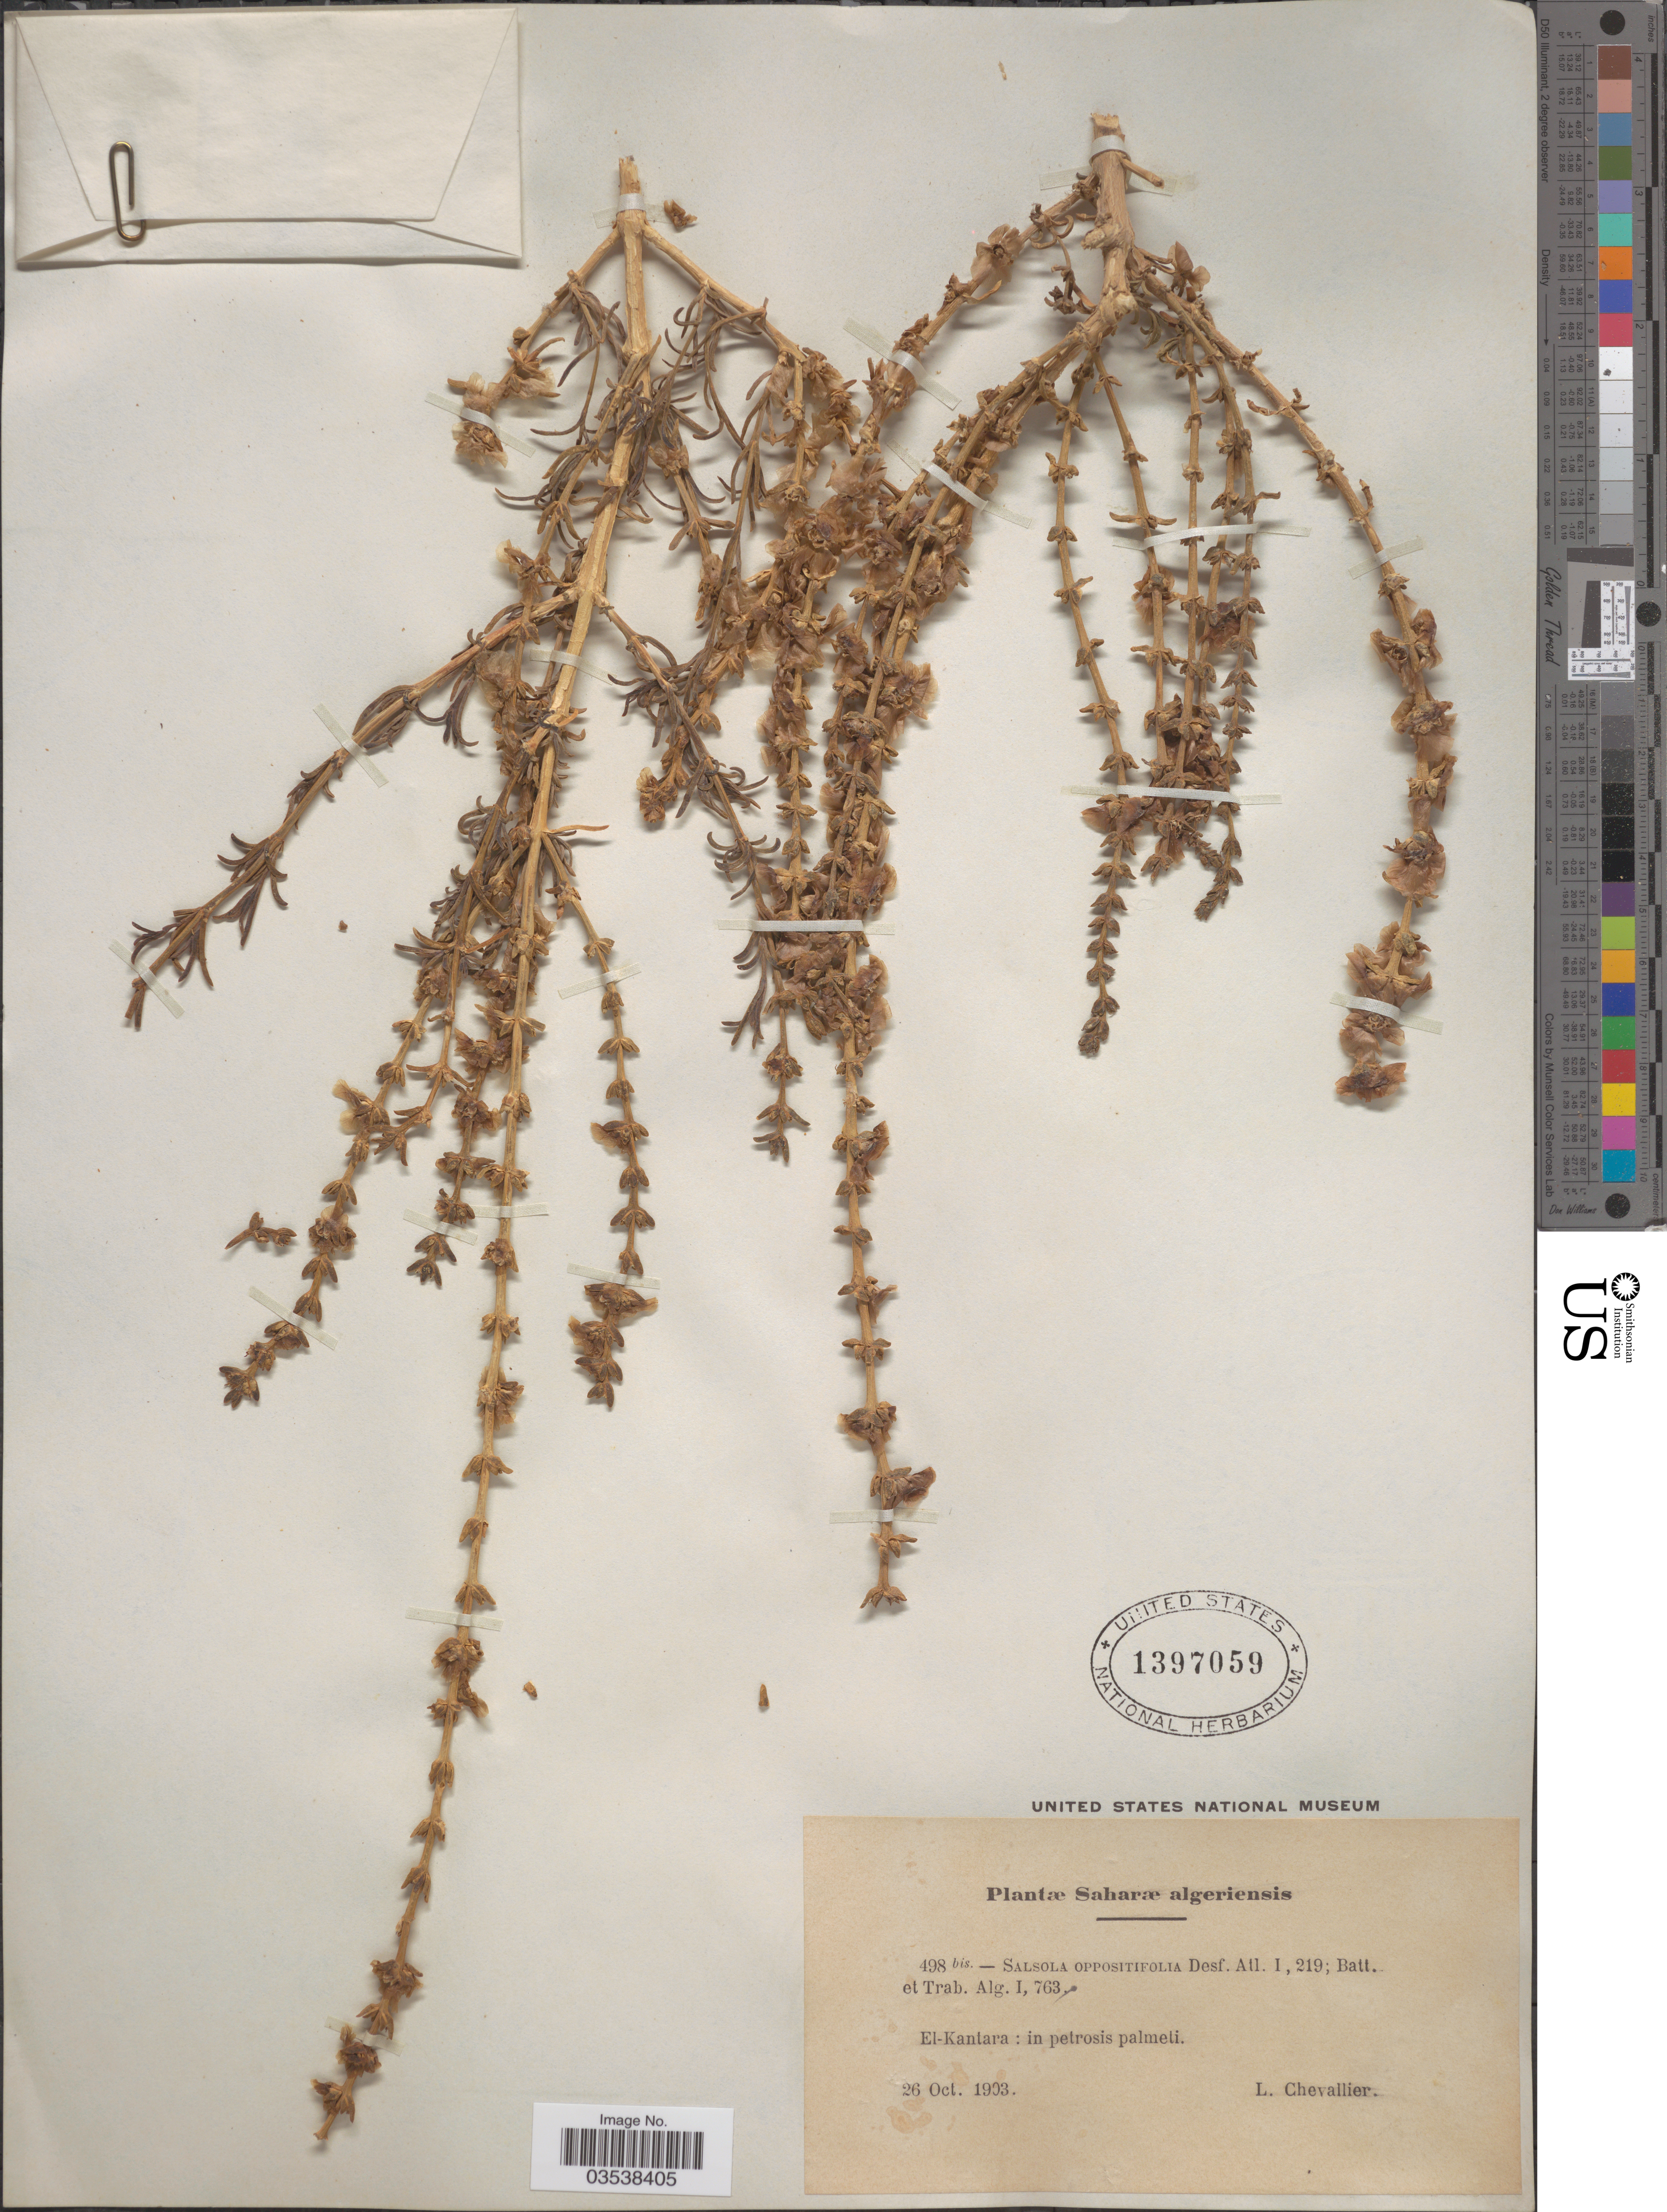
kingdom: Plantae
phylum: Tracheophyta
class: Magnoliopsida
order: Caryophyllales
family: Amaranthaceae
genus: Soda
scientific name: Soda oppositifolia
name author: (Desf.) Akhani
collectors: L. Chevallier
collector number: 498bis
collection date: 1903-10-26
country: Algeria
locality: Saharæ algeriensis. El-Kantara: in petrosis palmeli.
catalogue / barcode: US 1397059